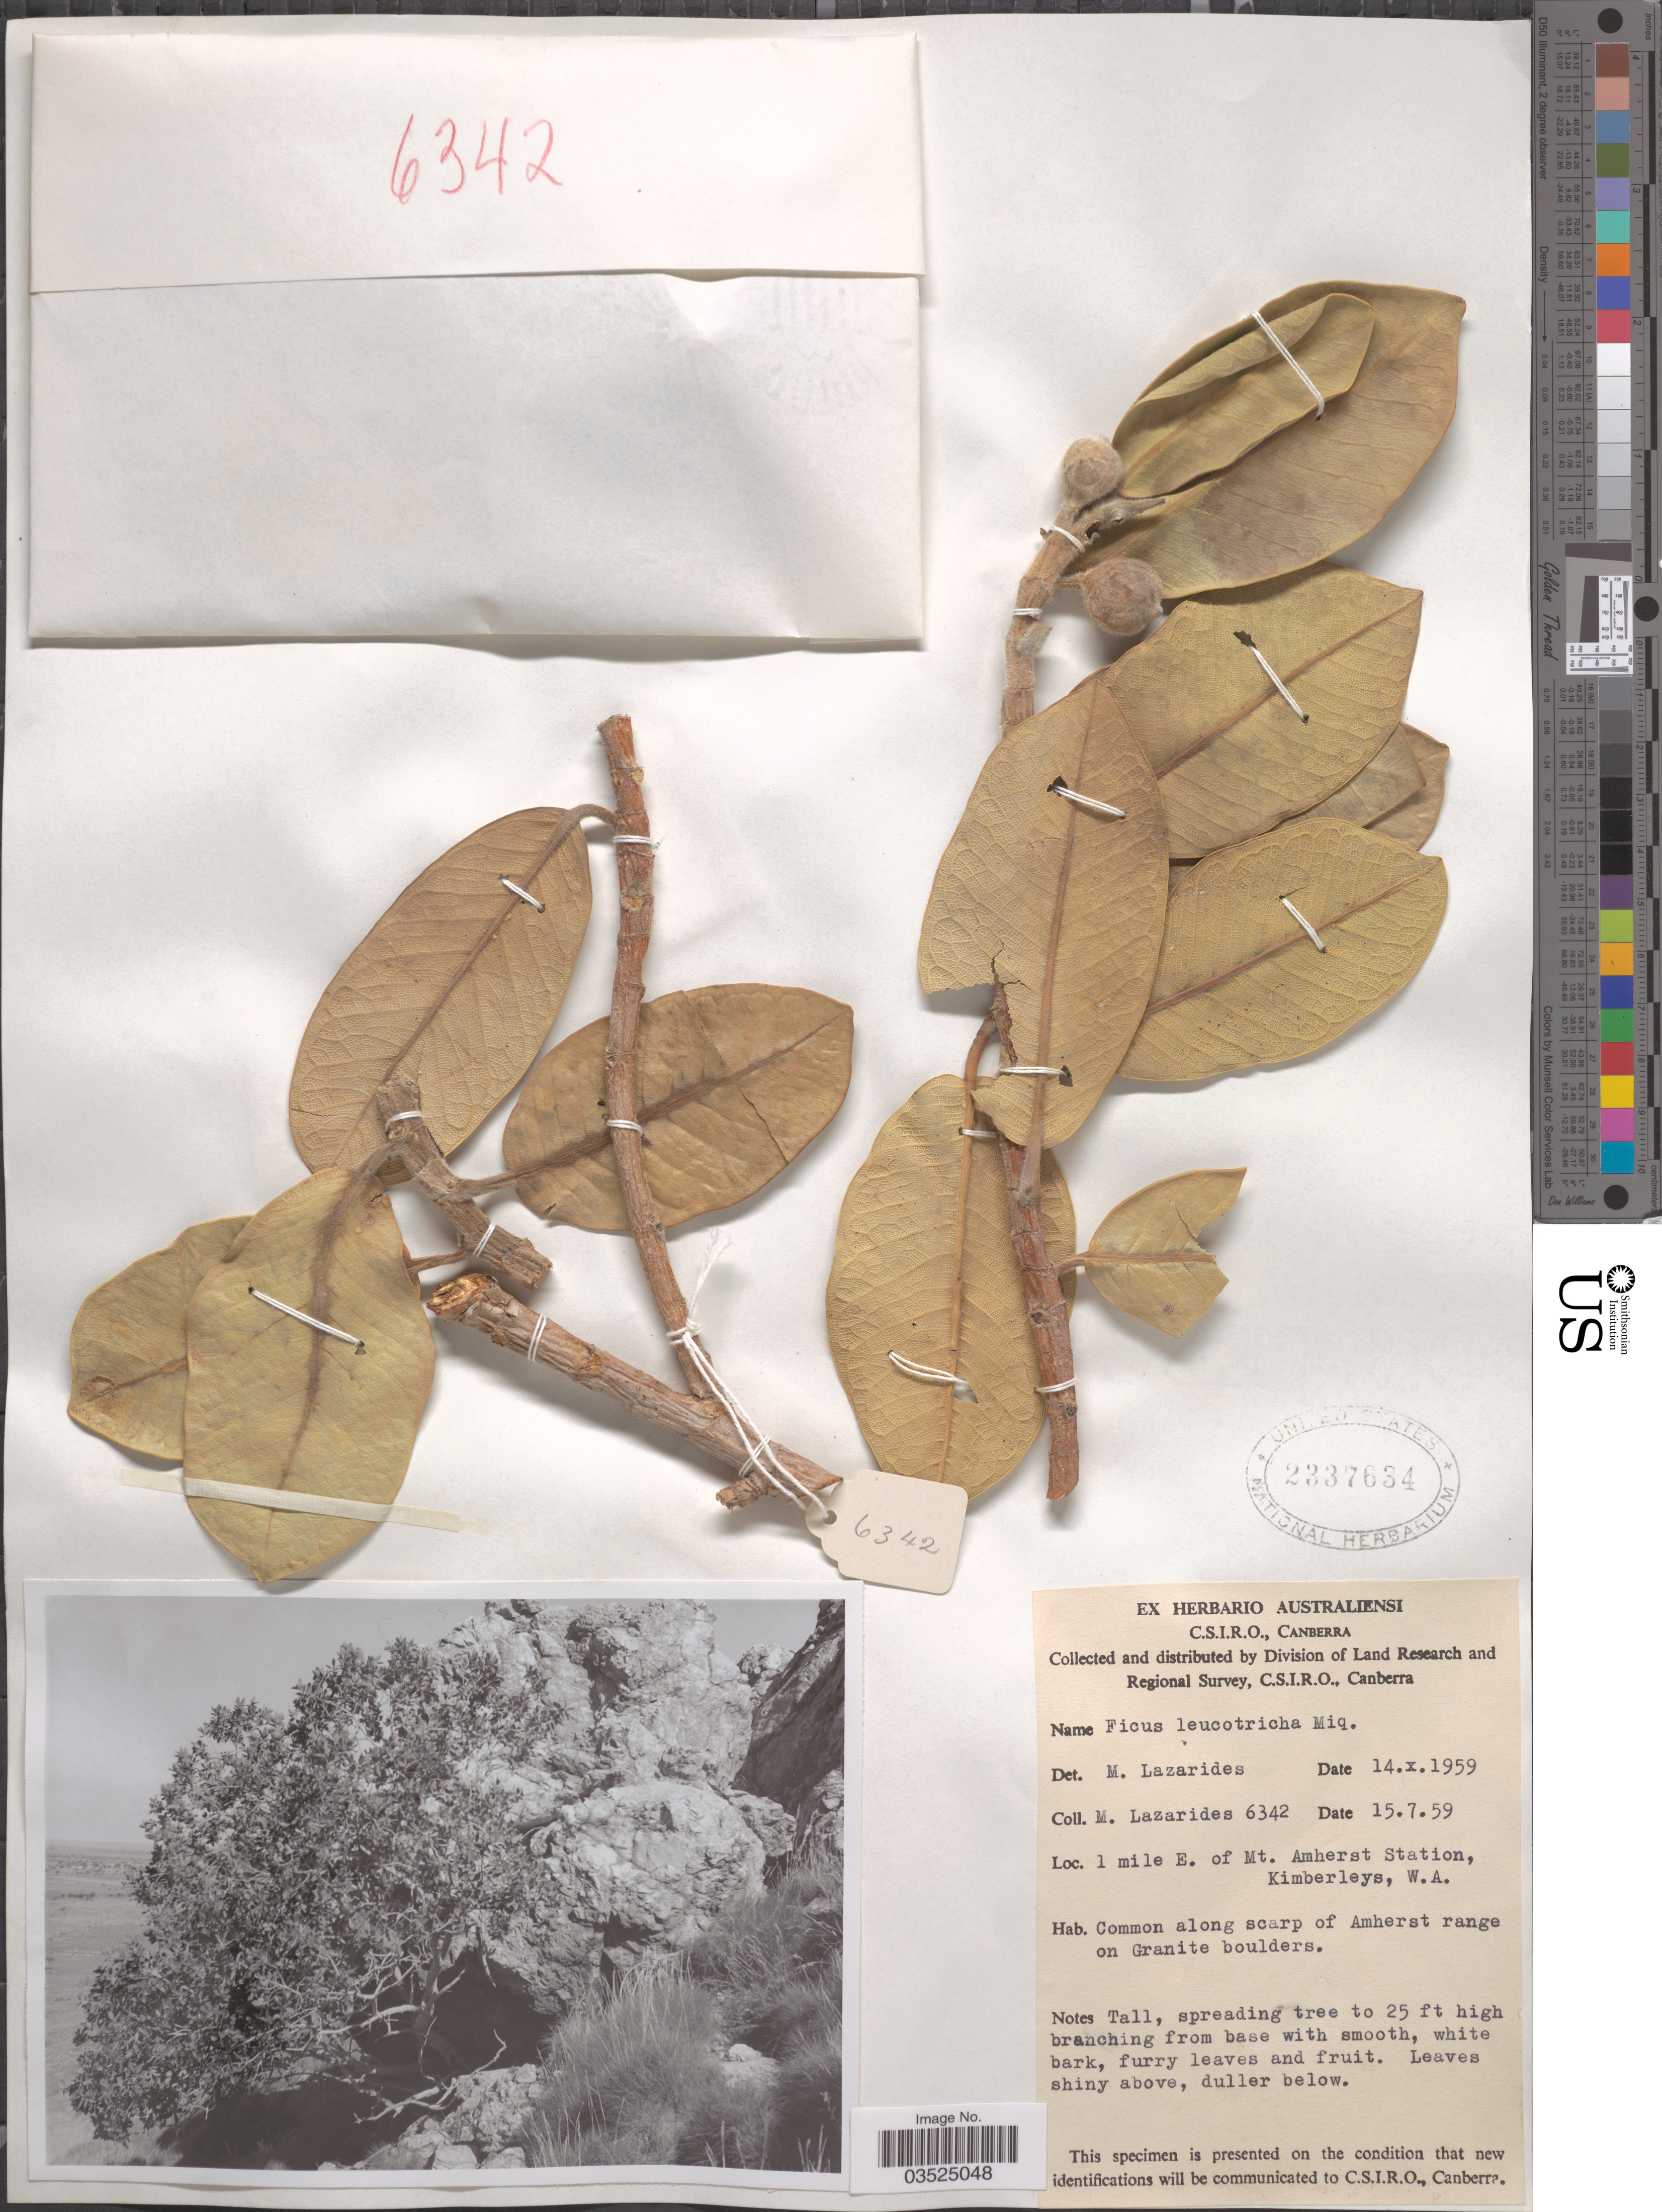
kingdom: Plantae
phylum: Tracheophyta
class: Magnoliopsida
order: Rosales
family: Moraceae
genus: Ficus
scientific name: Ficus leucotricha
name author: (Miq.) Miq.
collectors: M. Lazarides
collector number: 6342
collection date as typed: Transcribed d/m/y: 15/7/59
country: Australia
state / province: Western Australia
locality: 1 mile E. of Mt. Amherst Station, Kimberleys, W.A. Common along scarp of Amherst range on Granite boulders.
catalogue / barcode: US 2337634